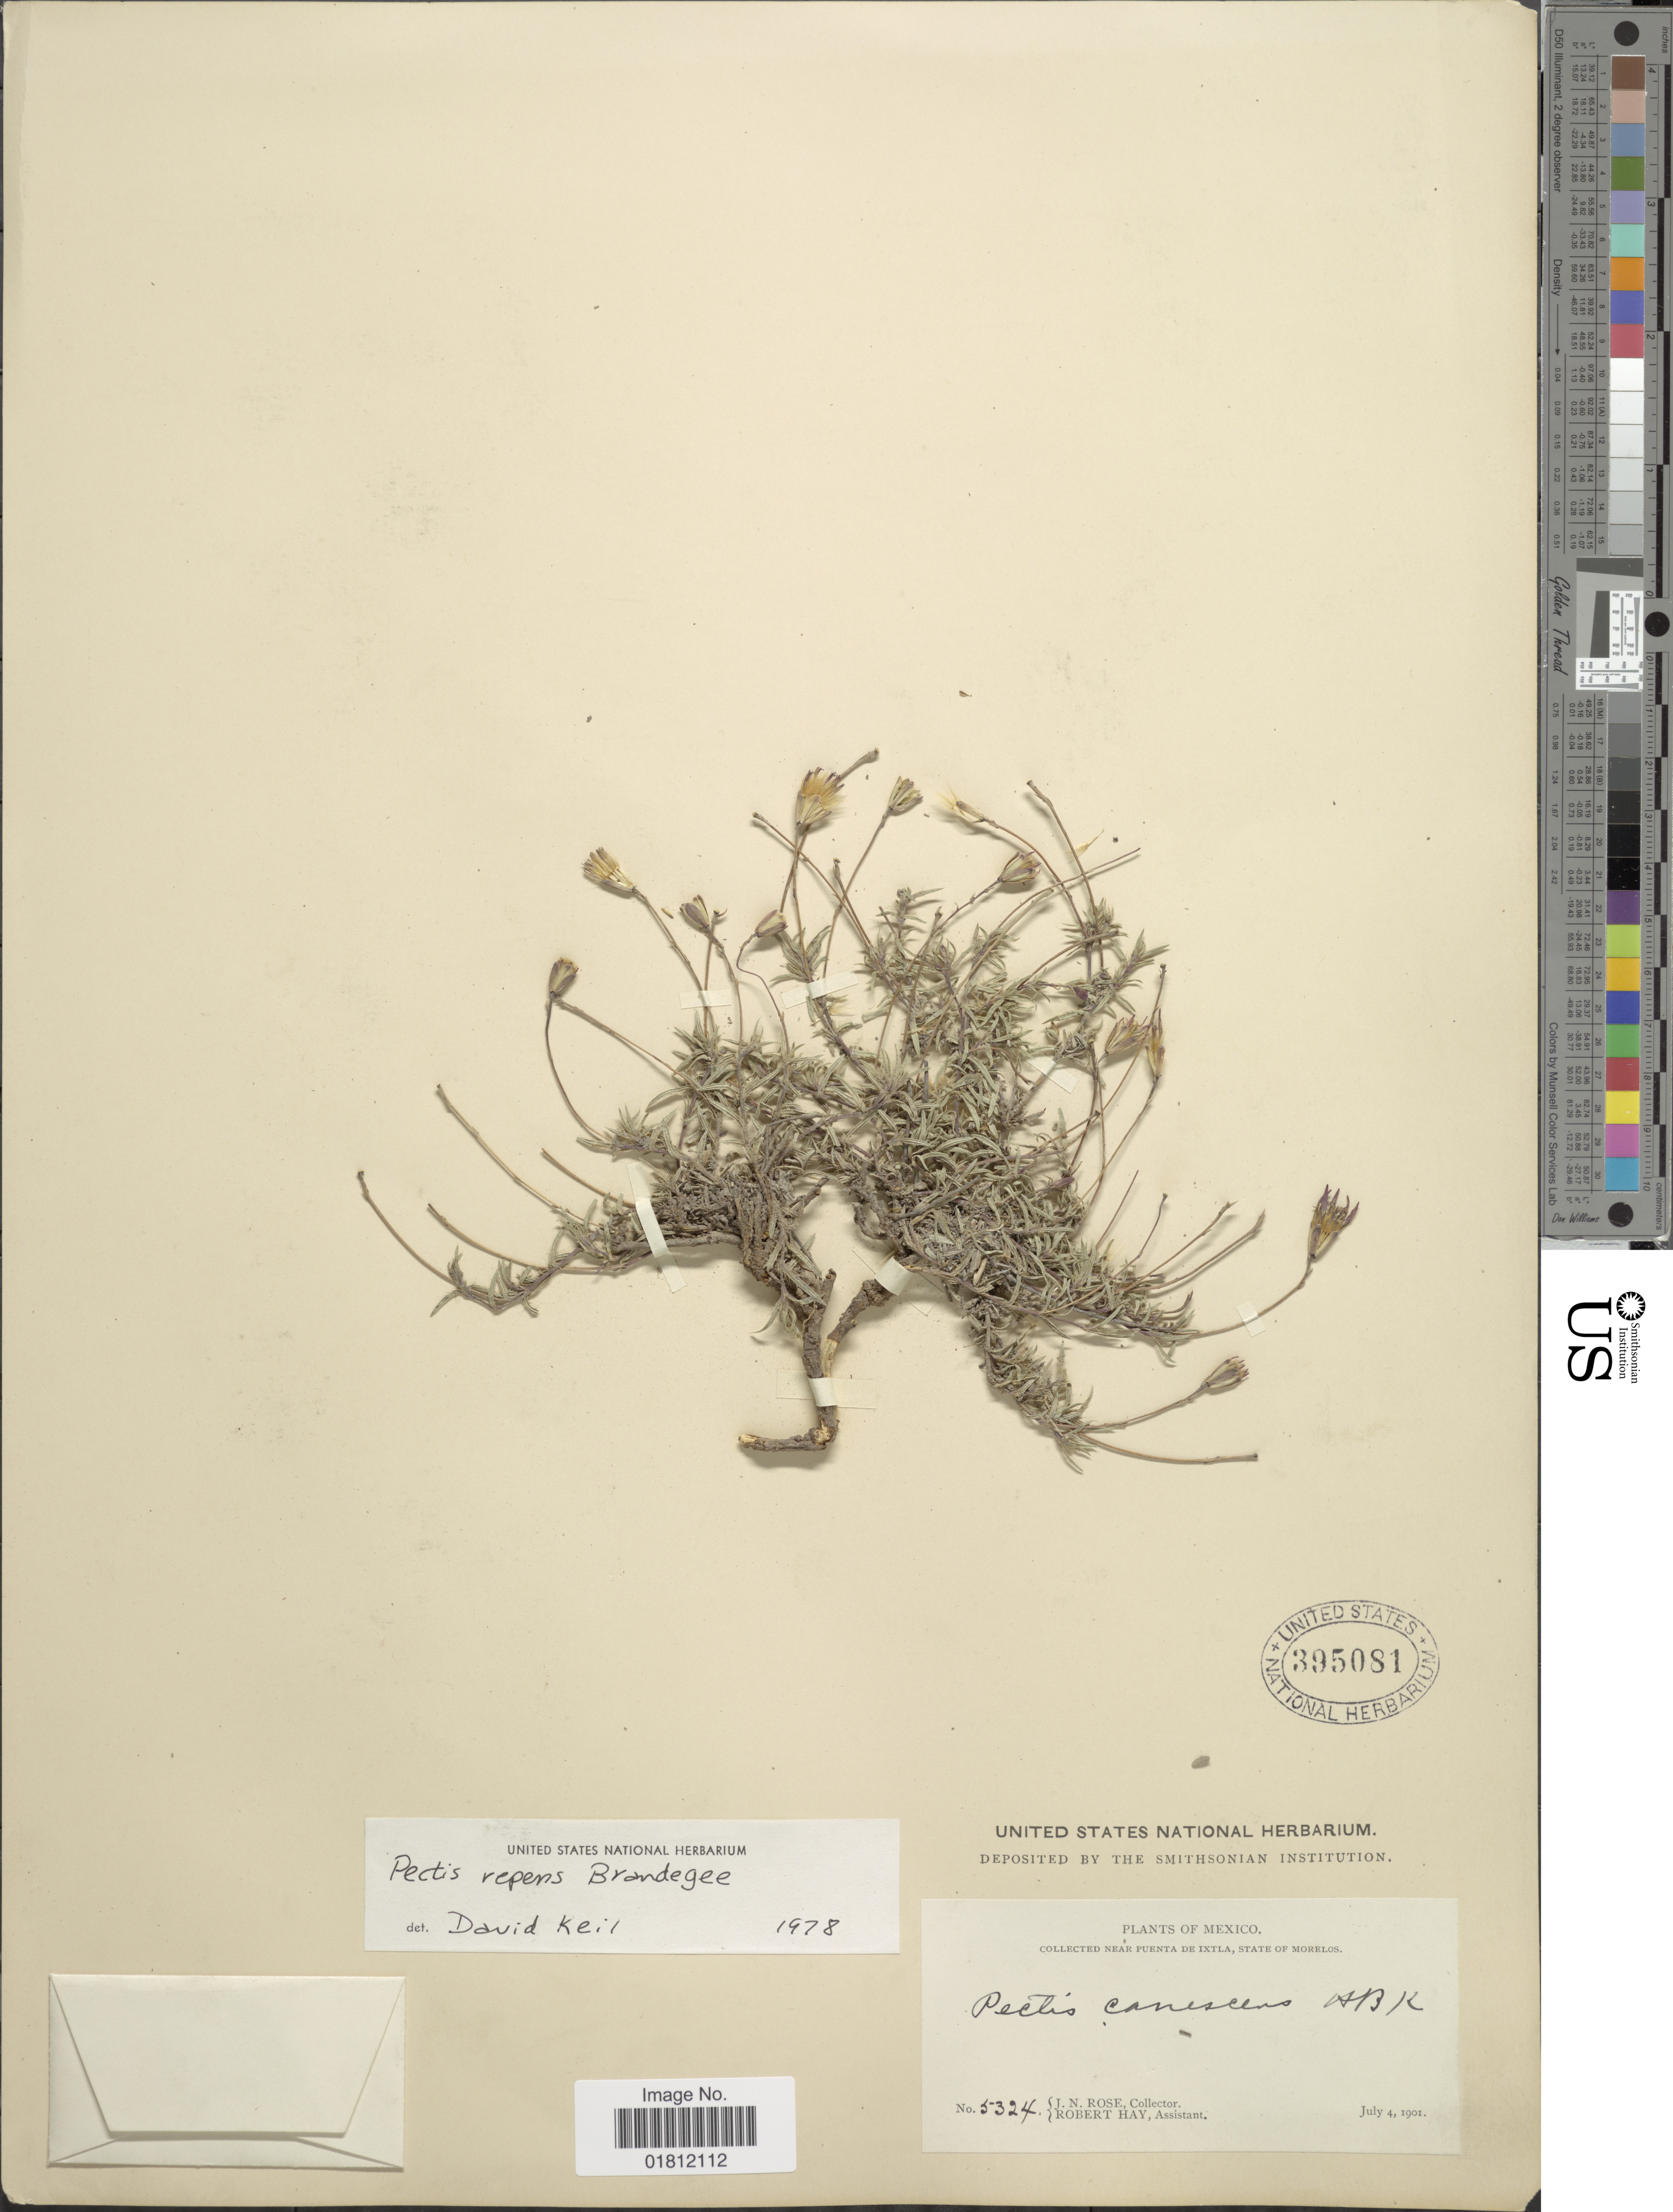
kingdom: Plantae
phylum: Tracheophyta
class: Magnoliopsida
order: Asterales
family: Asteraceae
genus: Pectis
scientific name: Pectis repens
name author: Brandegee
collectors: J. N. Rose & R. H. Hay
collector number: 5324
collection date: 1901-07-04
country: Mexico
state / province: Morelos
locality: Near Puenta de Ixtla, State of Morelos.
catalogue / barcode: US 395081